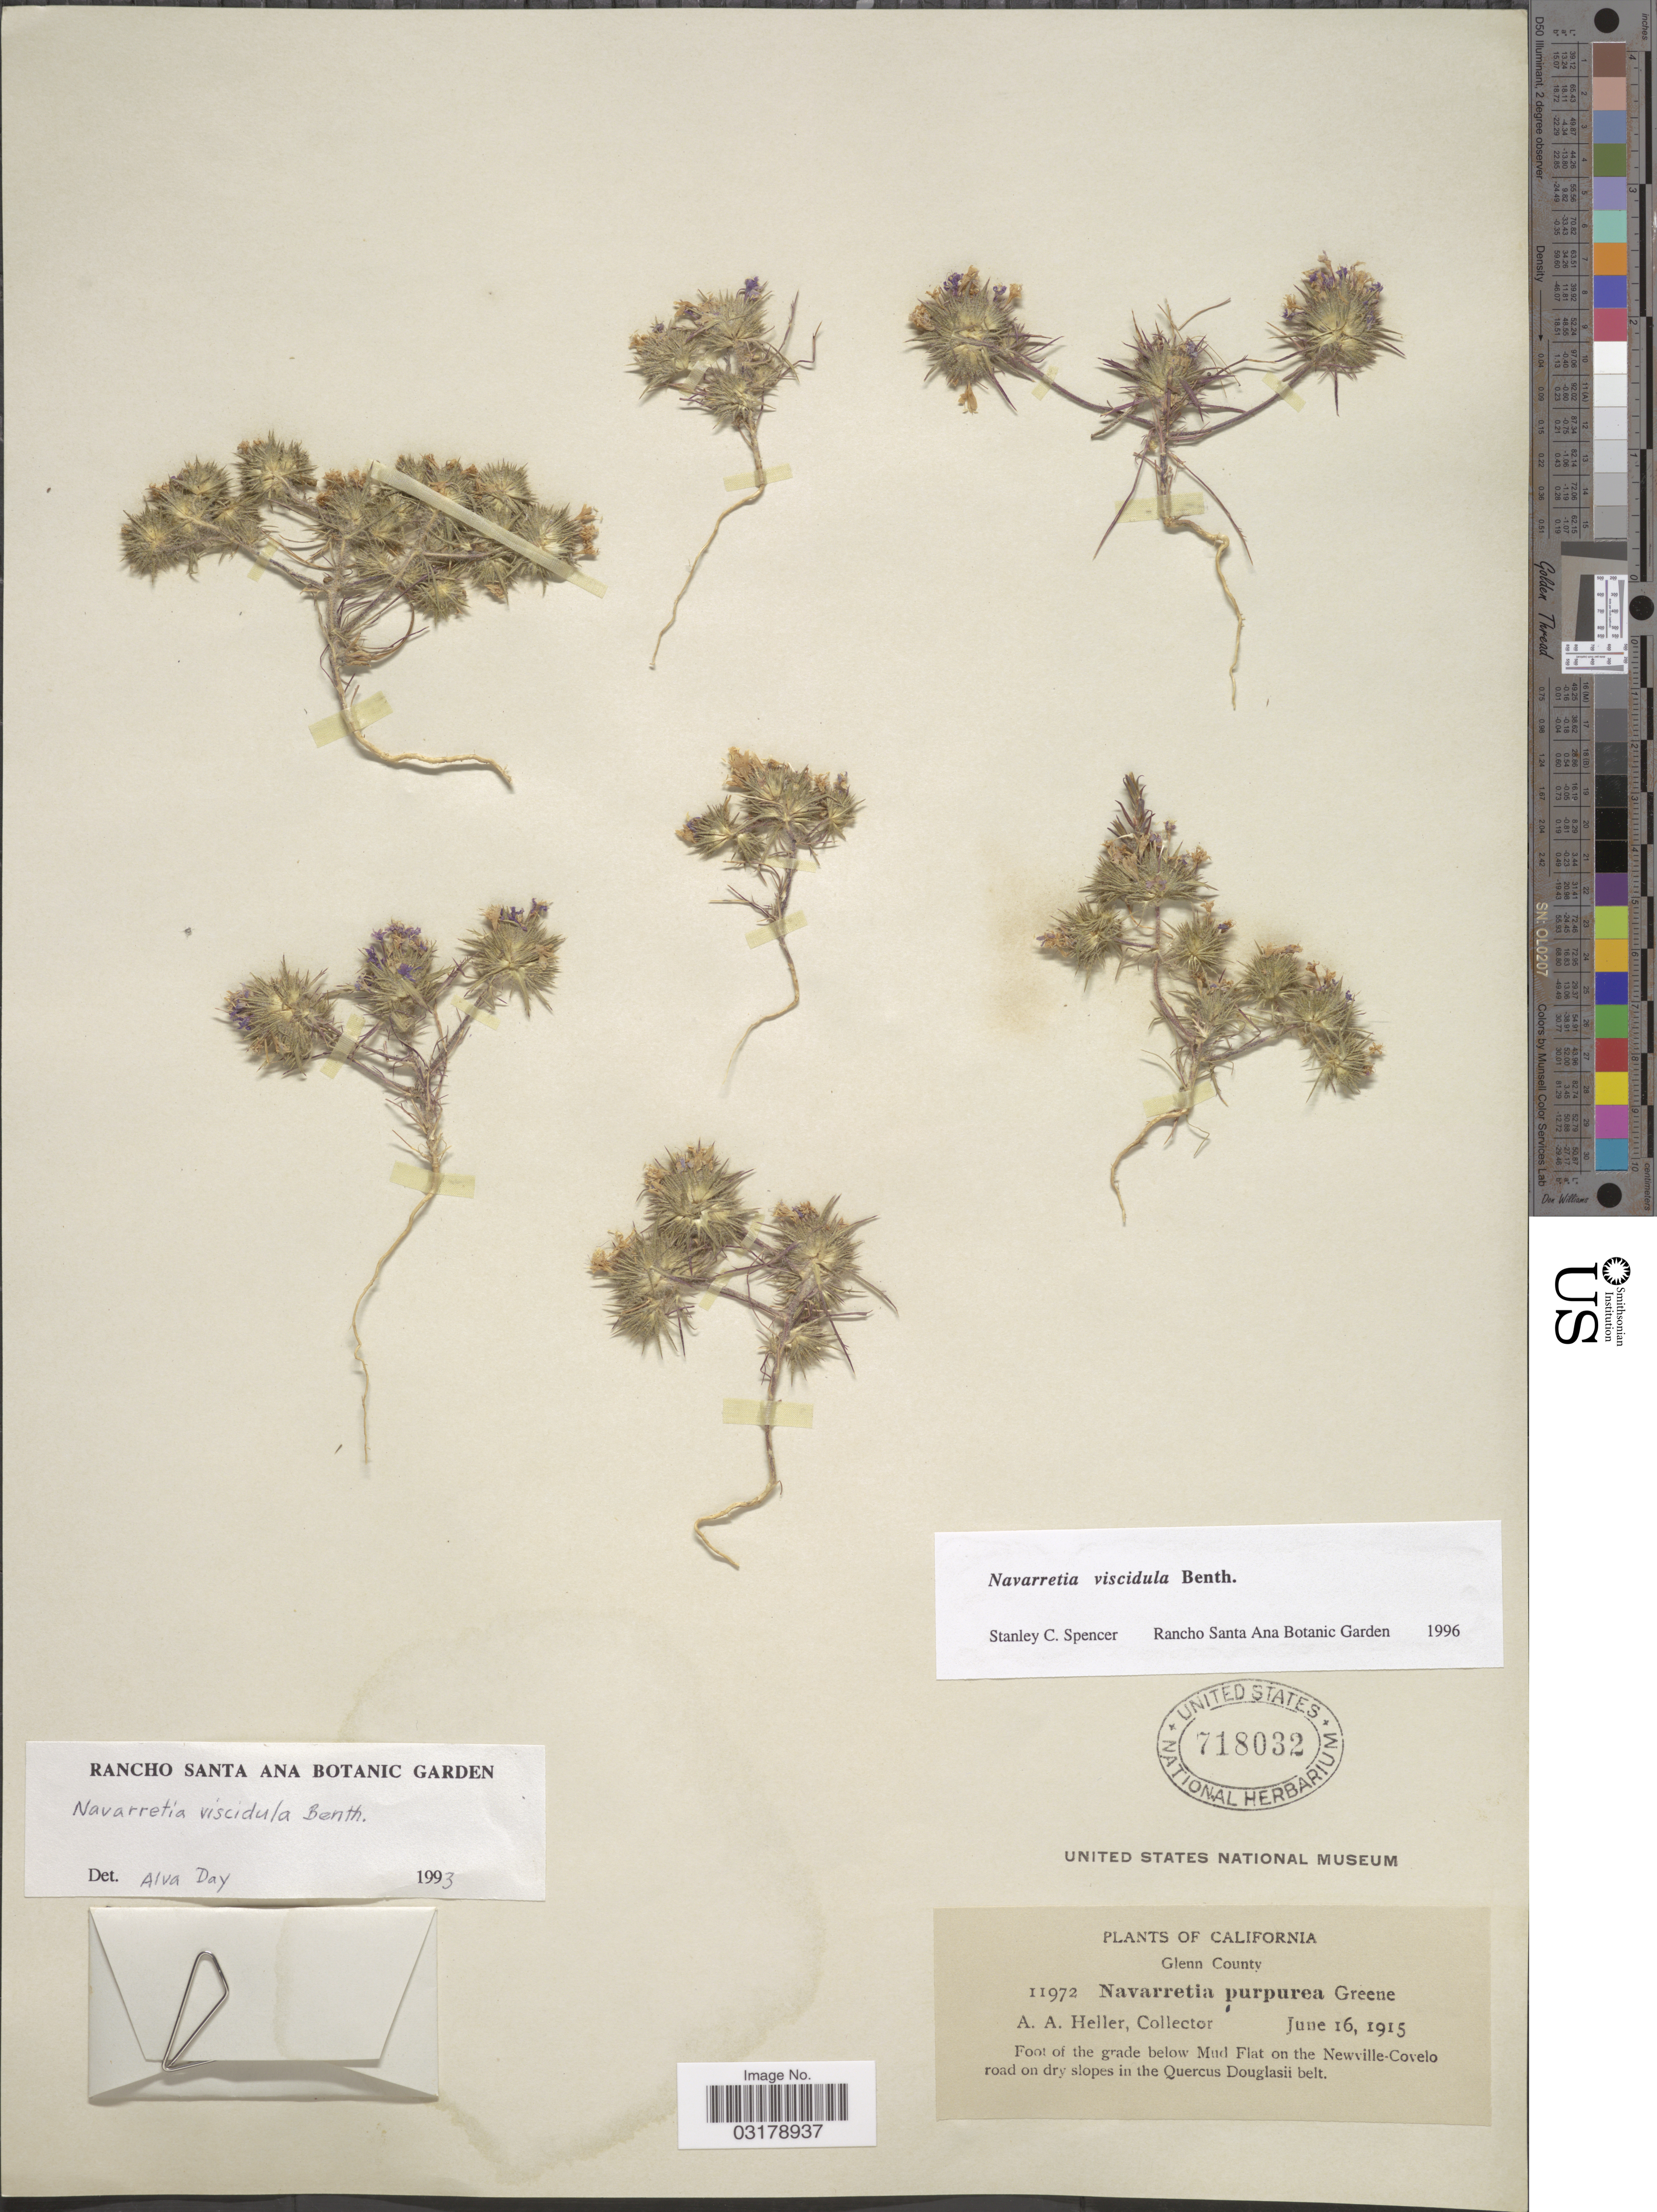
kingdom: Plantae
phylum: Tracheophyta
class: Magnoliopsida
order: Ericales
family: Polemoniaceae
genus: Navarretia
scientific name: Navarretia viscidula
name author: Benth.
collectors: A. A. Heller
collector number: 11972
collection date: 1915-06-16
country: United States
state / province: California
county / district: Glenn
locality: Glenn County. Foot of the grade below Mud Flat on the Newville-Covelo road on dry slopes in the Quercus Douglasii belt.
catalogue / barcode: US 718032